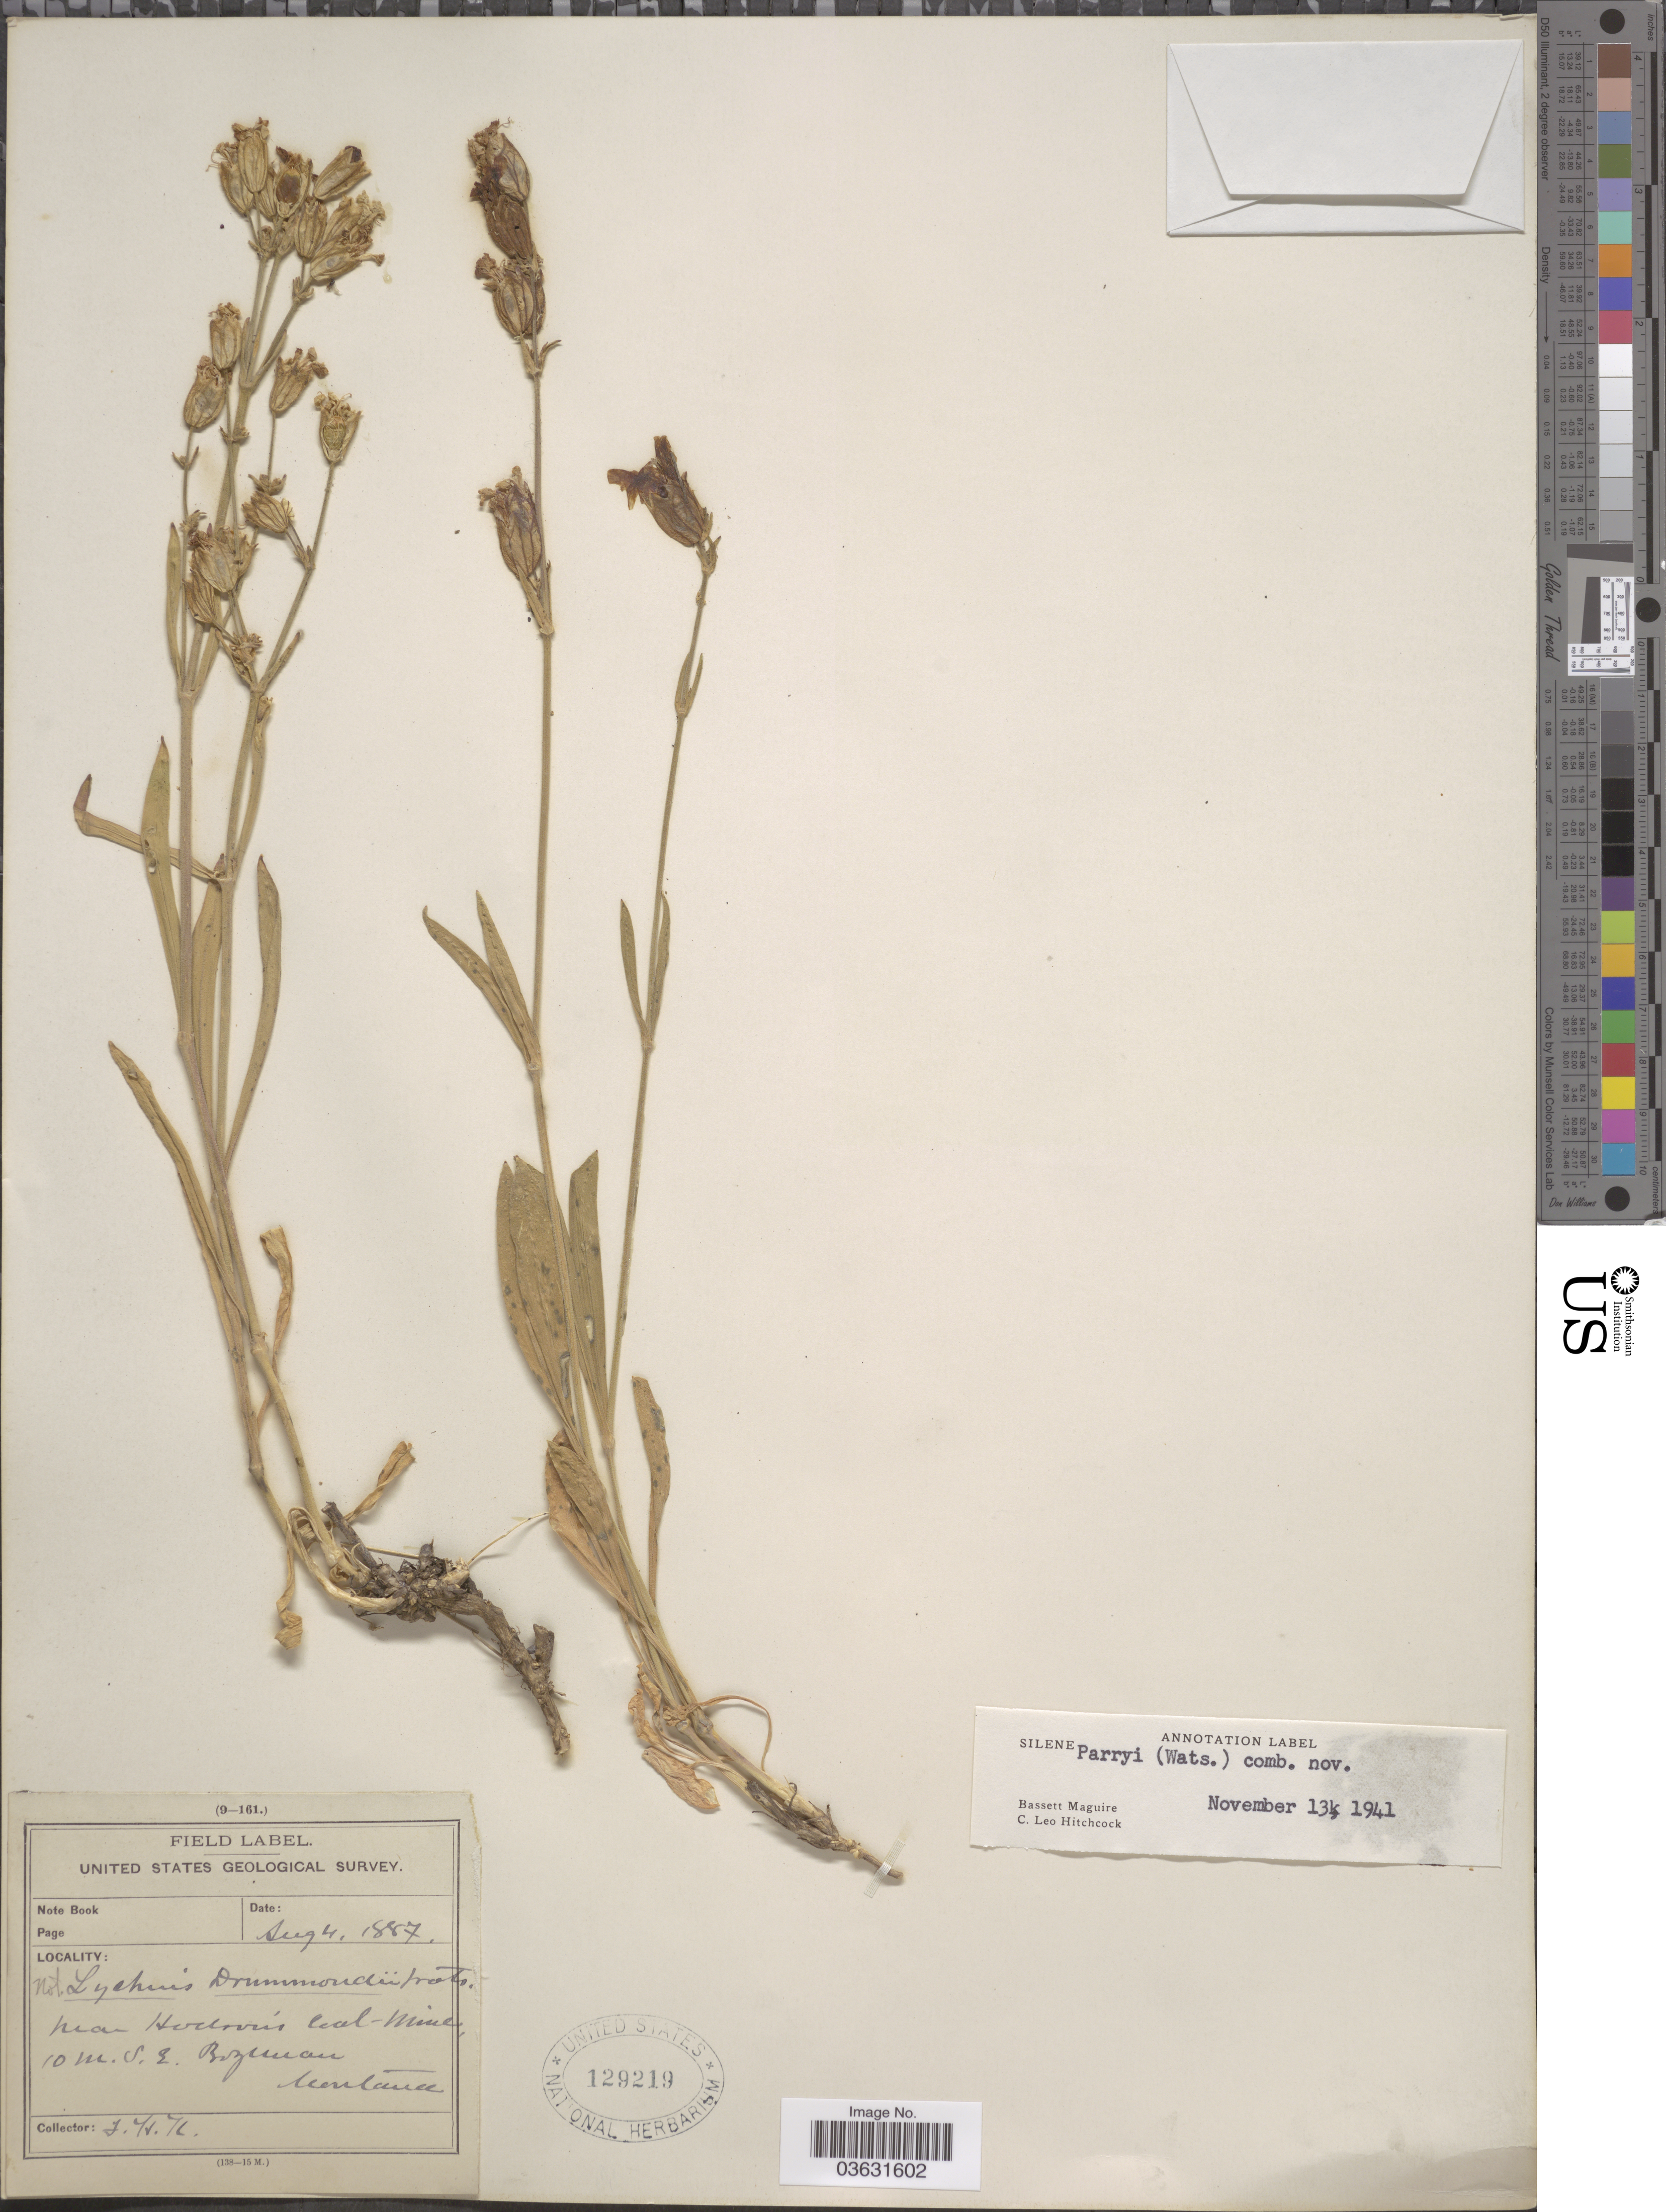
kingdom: Plantae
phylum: Tracheophyta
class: Magnoliopsida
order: Caryophyllales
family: Caryophyllaceae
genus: Silene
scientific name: Silene parryi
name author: (S. Watson) C.L. Hitchc. & Maguire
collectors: F. H. K.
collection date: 1887-08-04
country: United States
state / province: Montana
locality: Near Hodson's Coal-Mine, 10 m. S. E. Bozeman.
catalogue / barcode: US 129219